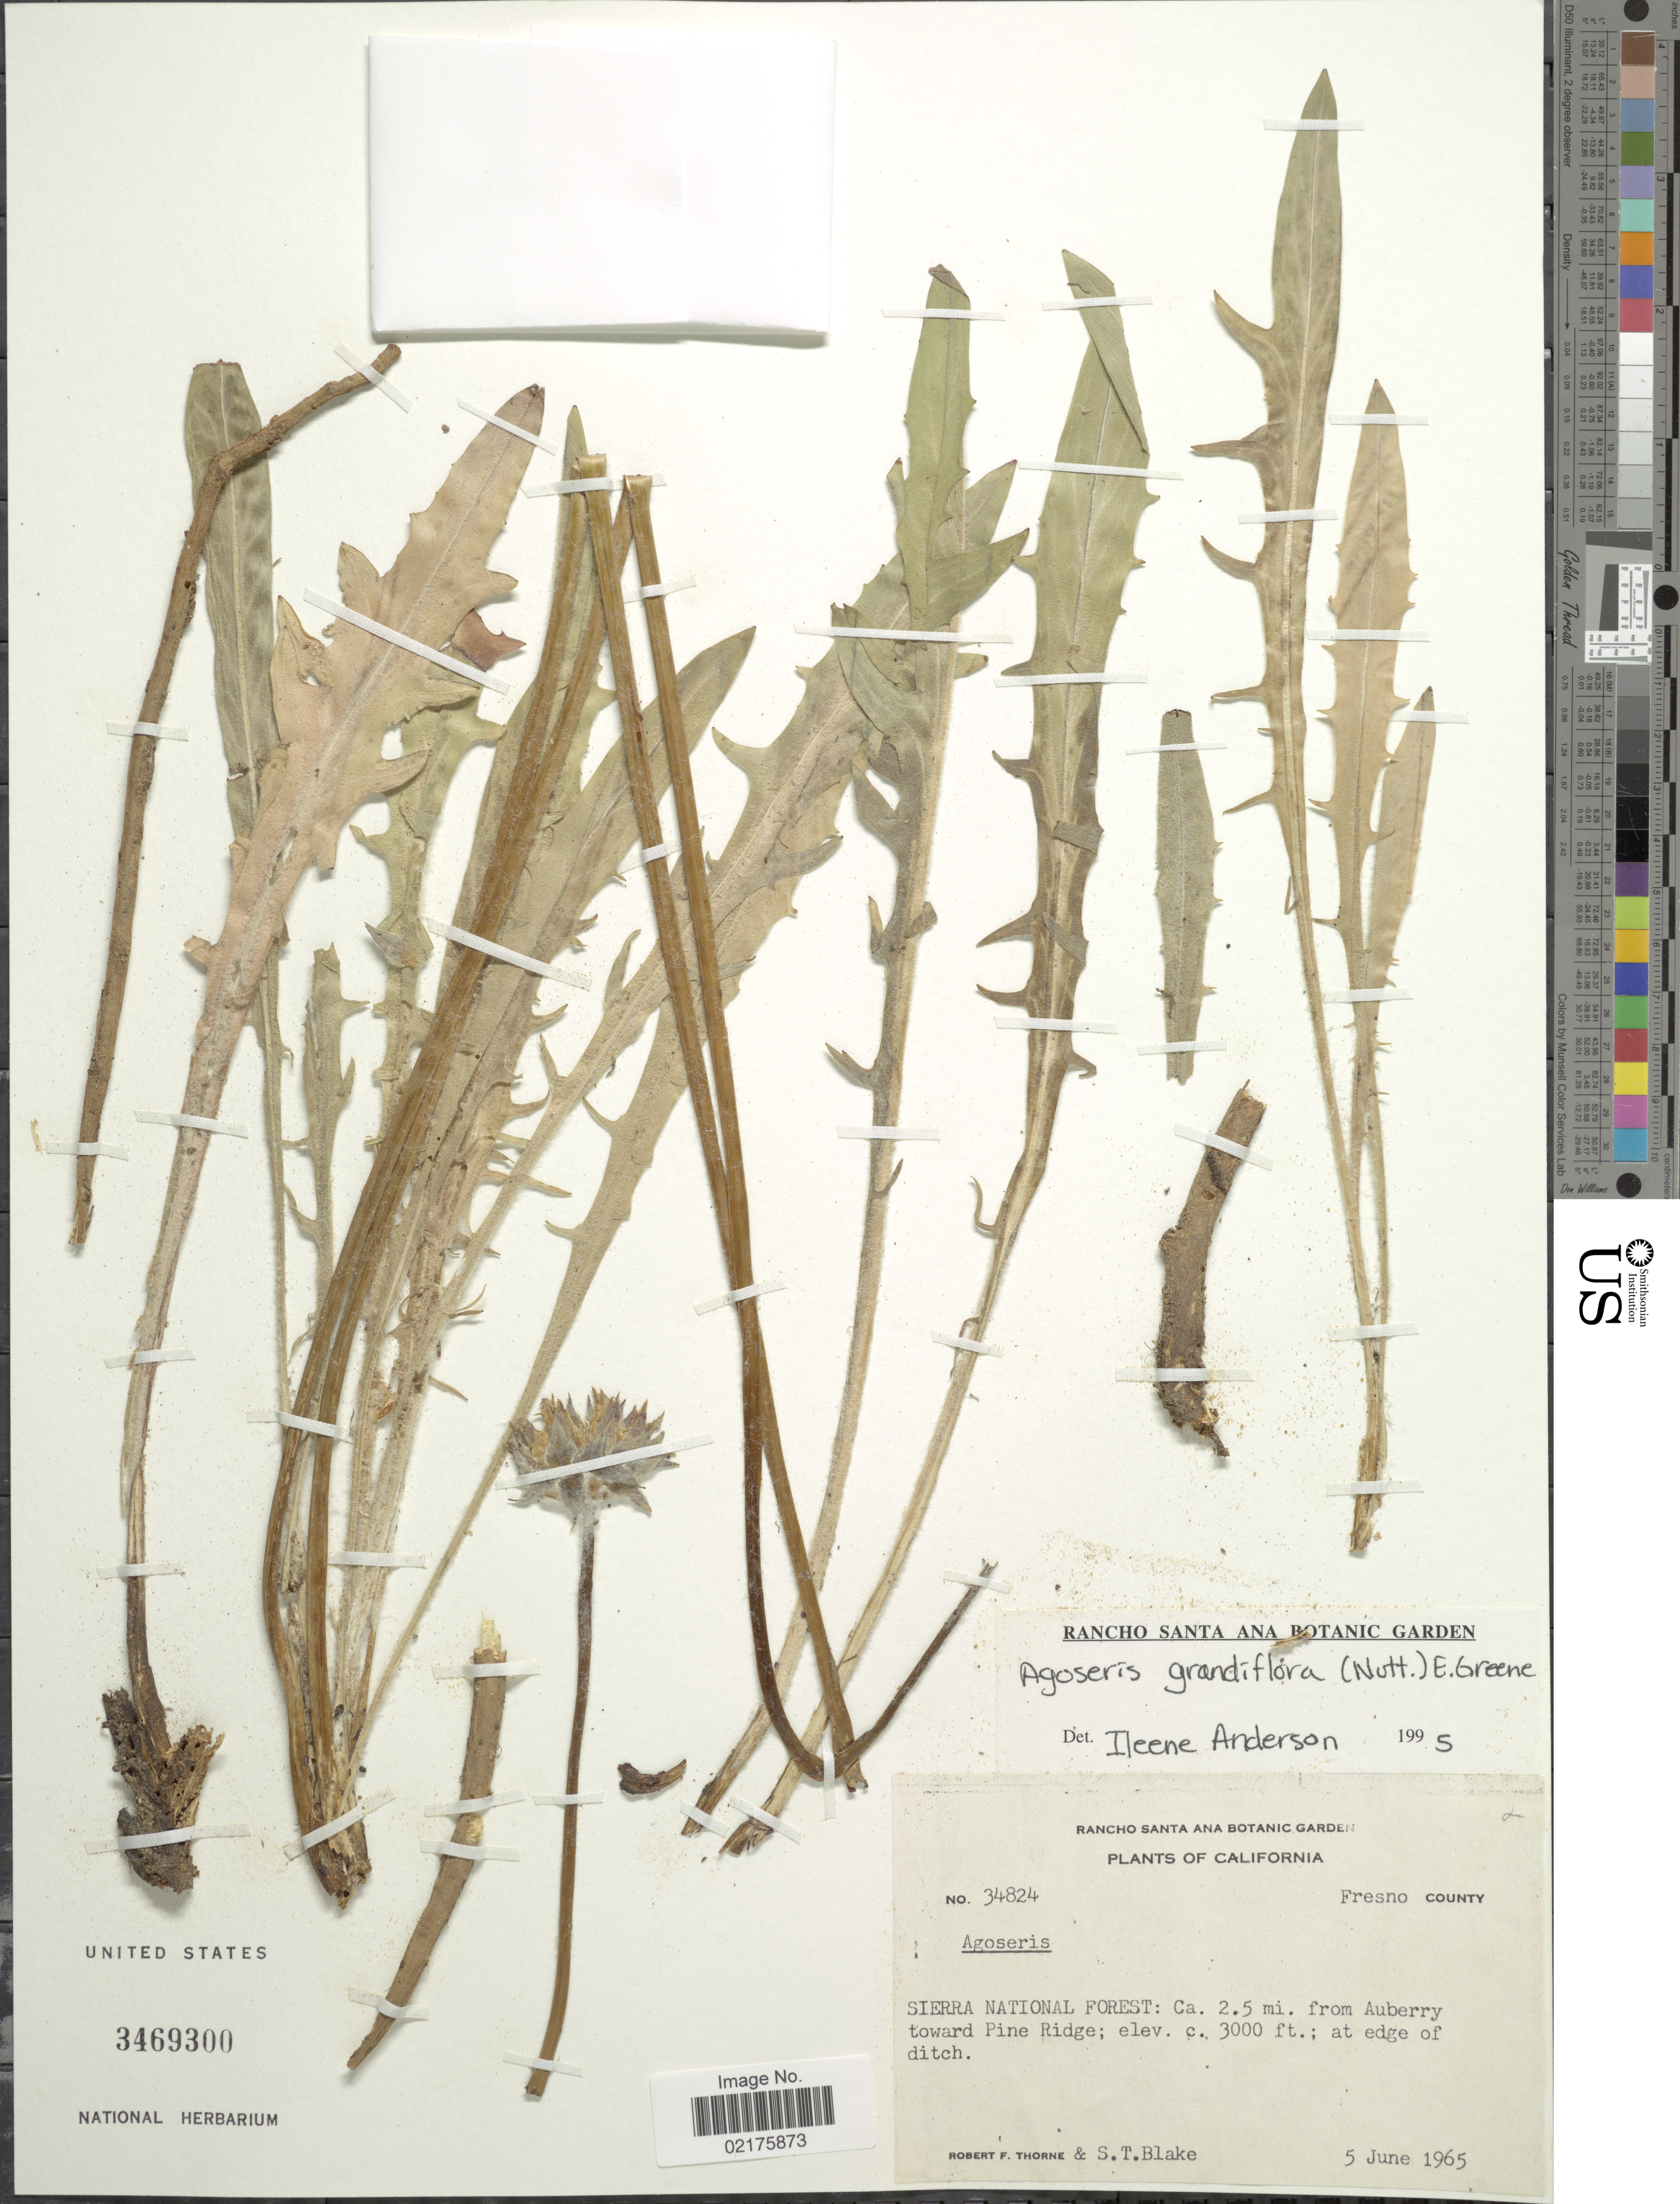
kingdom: Plantae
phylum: Tracheophyta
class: Magnoliopsida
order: Asterales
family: Asteraceae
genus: Agoseris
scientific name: Agoseris grandiflora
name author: (Nutt.) Greene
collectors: R. F. Thorne & S. T. Blake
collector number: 34824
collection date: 1965-06-05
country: United States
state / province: California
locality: Sierra National Forest: Ca. 2.5. mi. from Auberry toward Pine Ridge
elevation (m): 914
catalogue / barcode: US 3469300